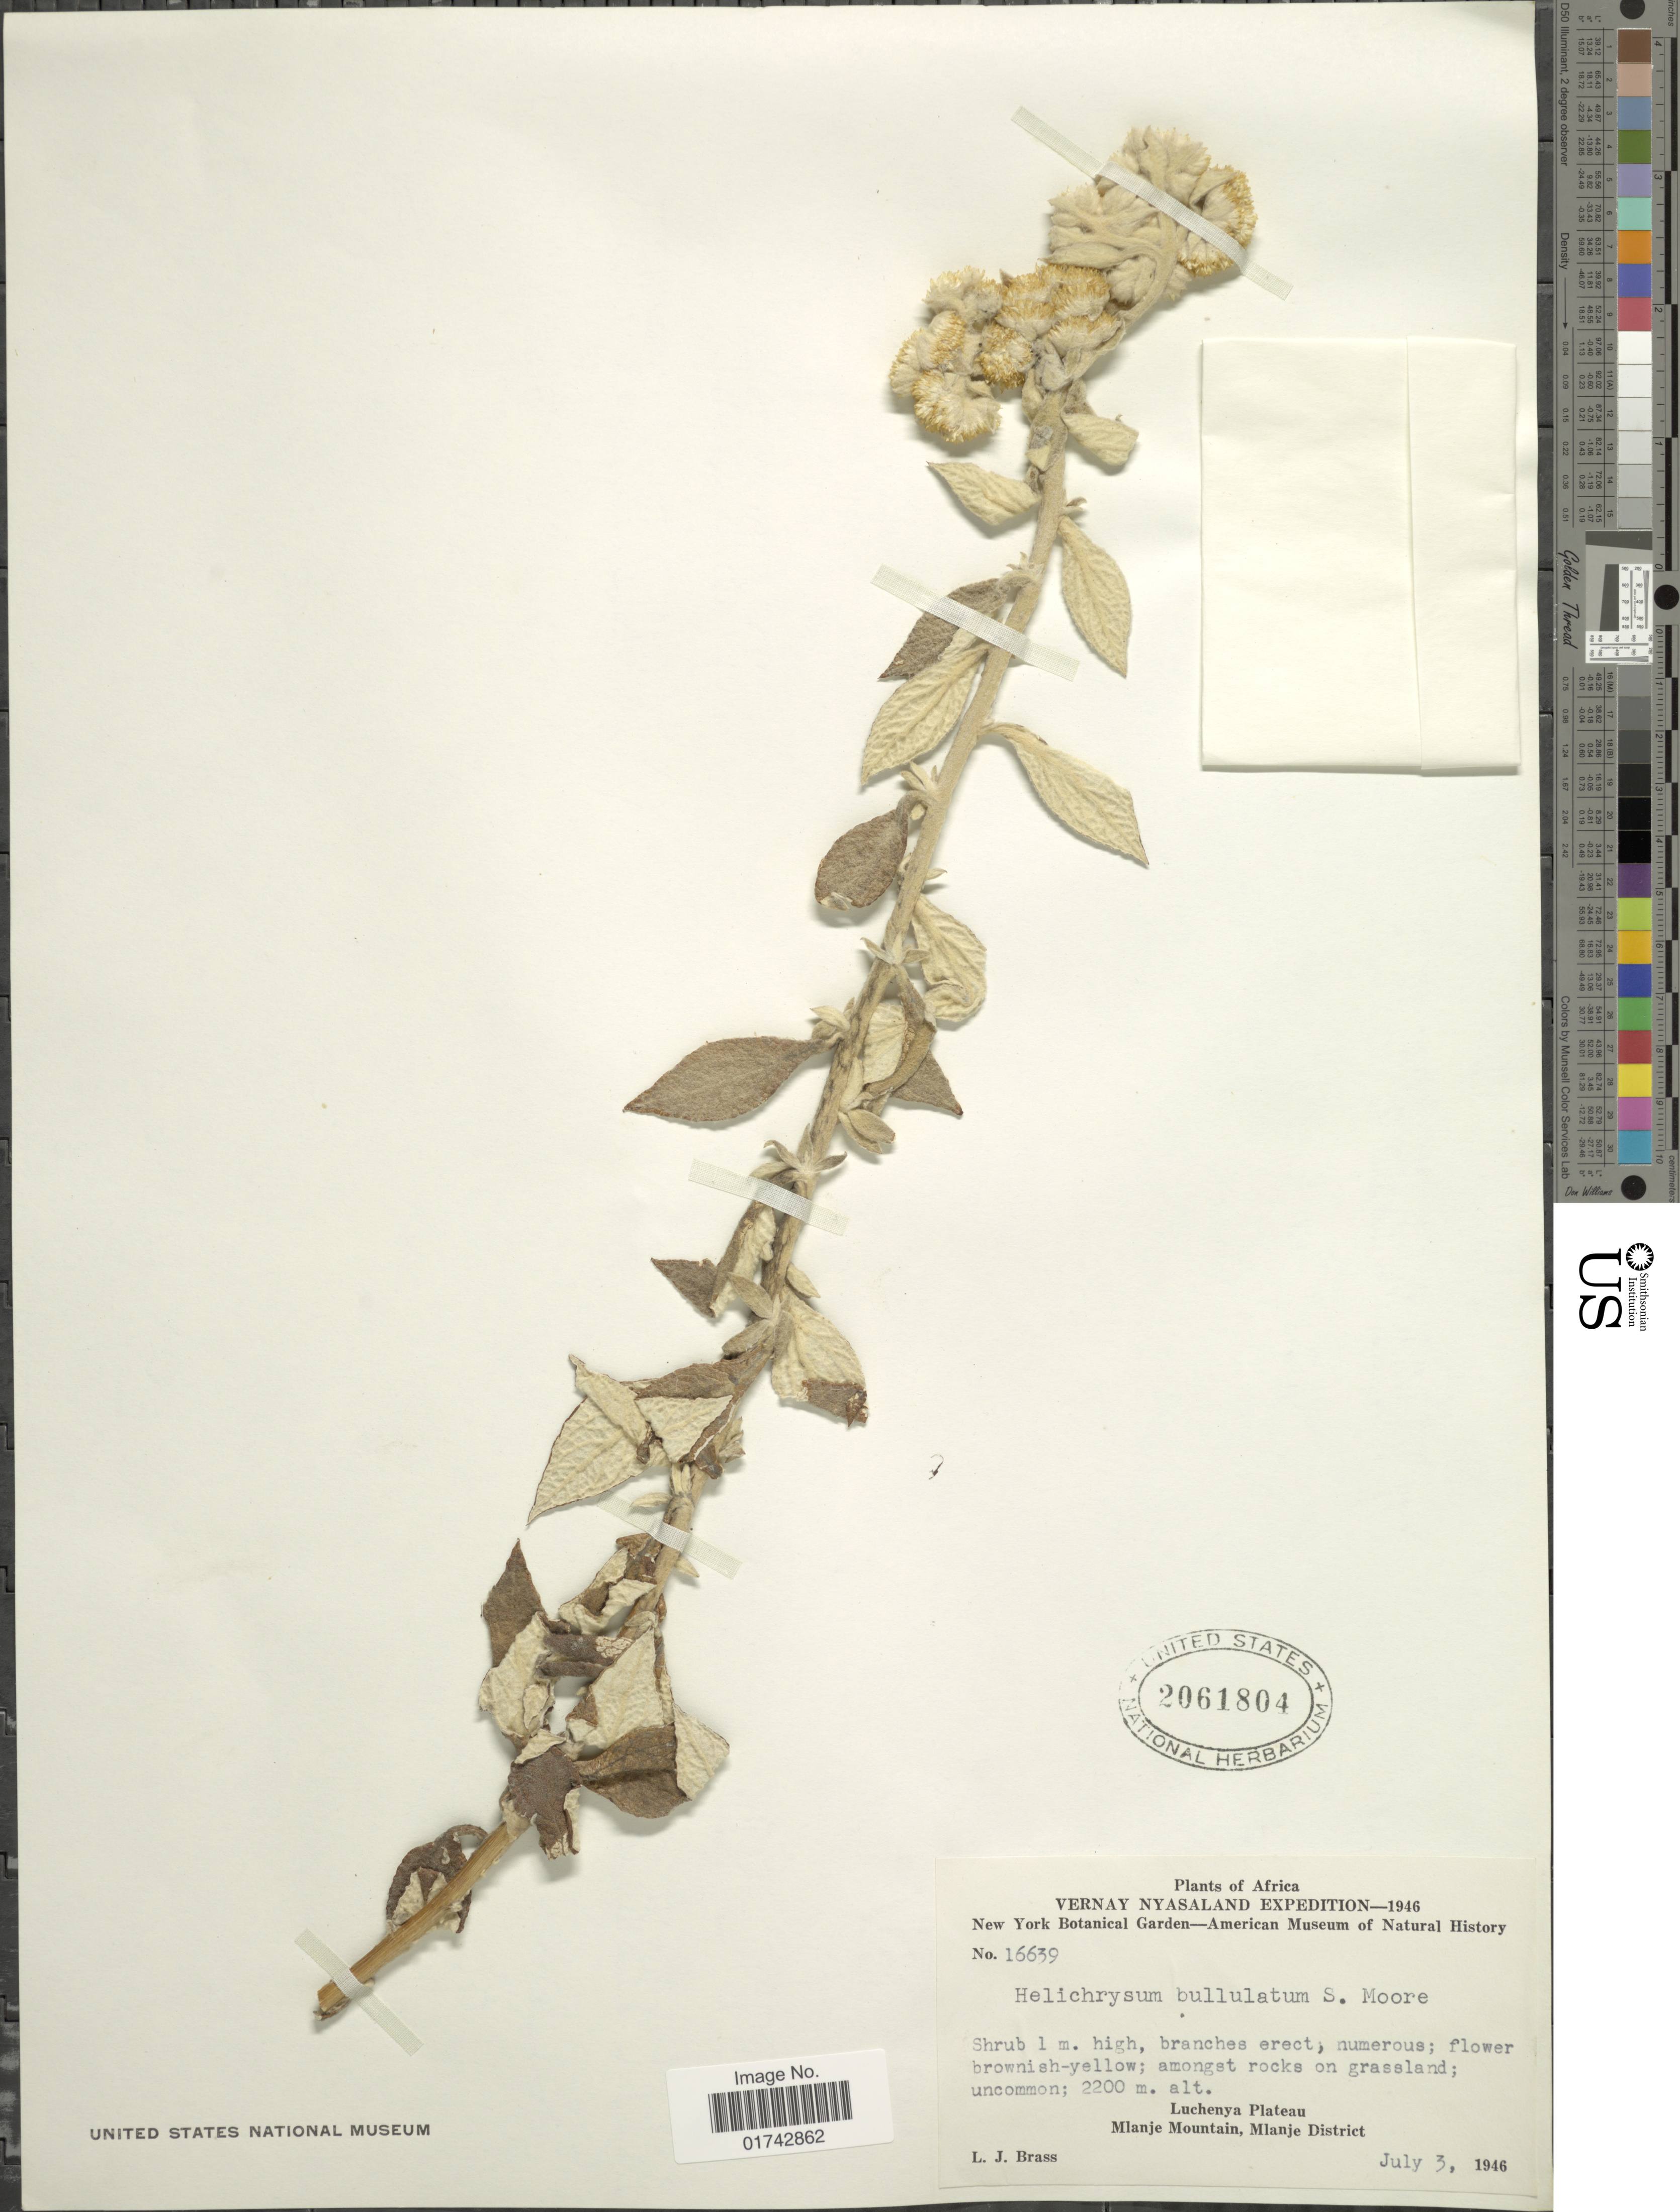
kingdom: Plantae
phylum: Tracheophyta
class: Magnoliopsida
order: Asterales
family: Asteraceae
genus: Helichrysum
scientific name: Helichrysum bullulatum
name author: S. Moore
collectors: L. J. Brass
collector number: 16639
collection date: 1946-07-03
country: Malawi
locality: Vernay Nyasaland. Luchenya Plateau. Mlanje Mountain, Mlanje District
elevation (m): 2200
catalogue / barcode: US 2061804